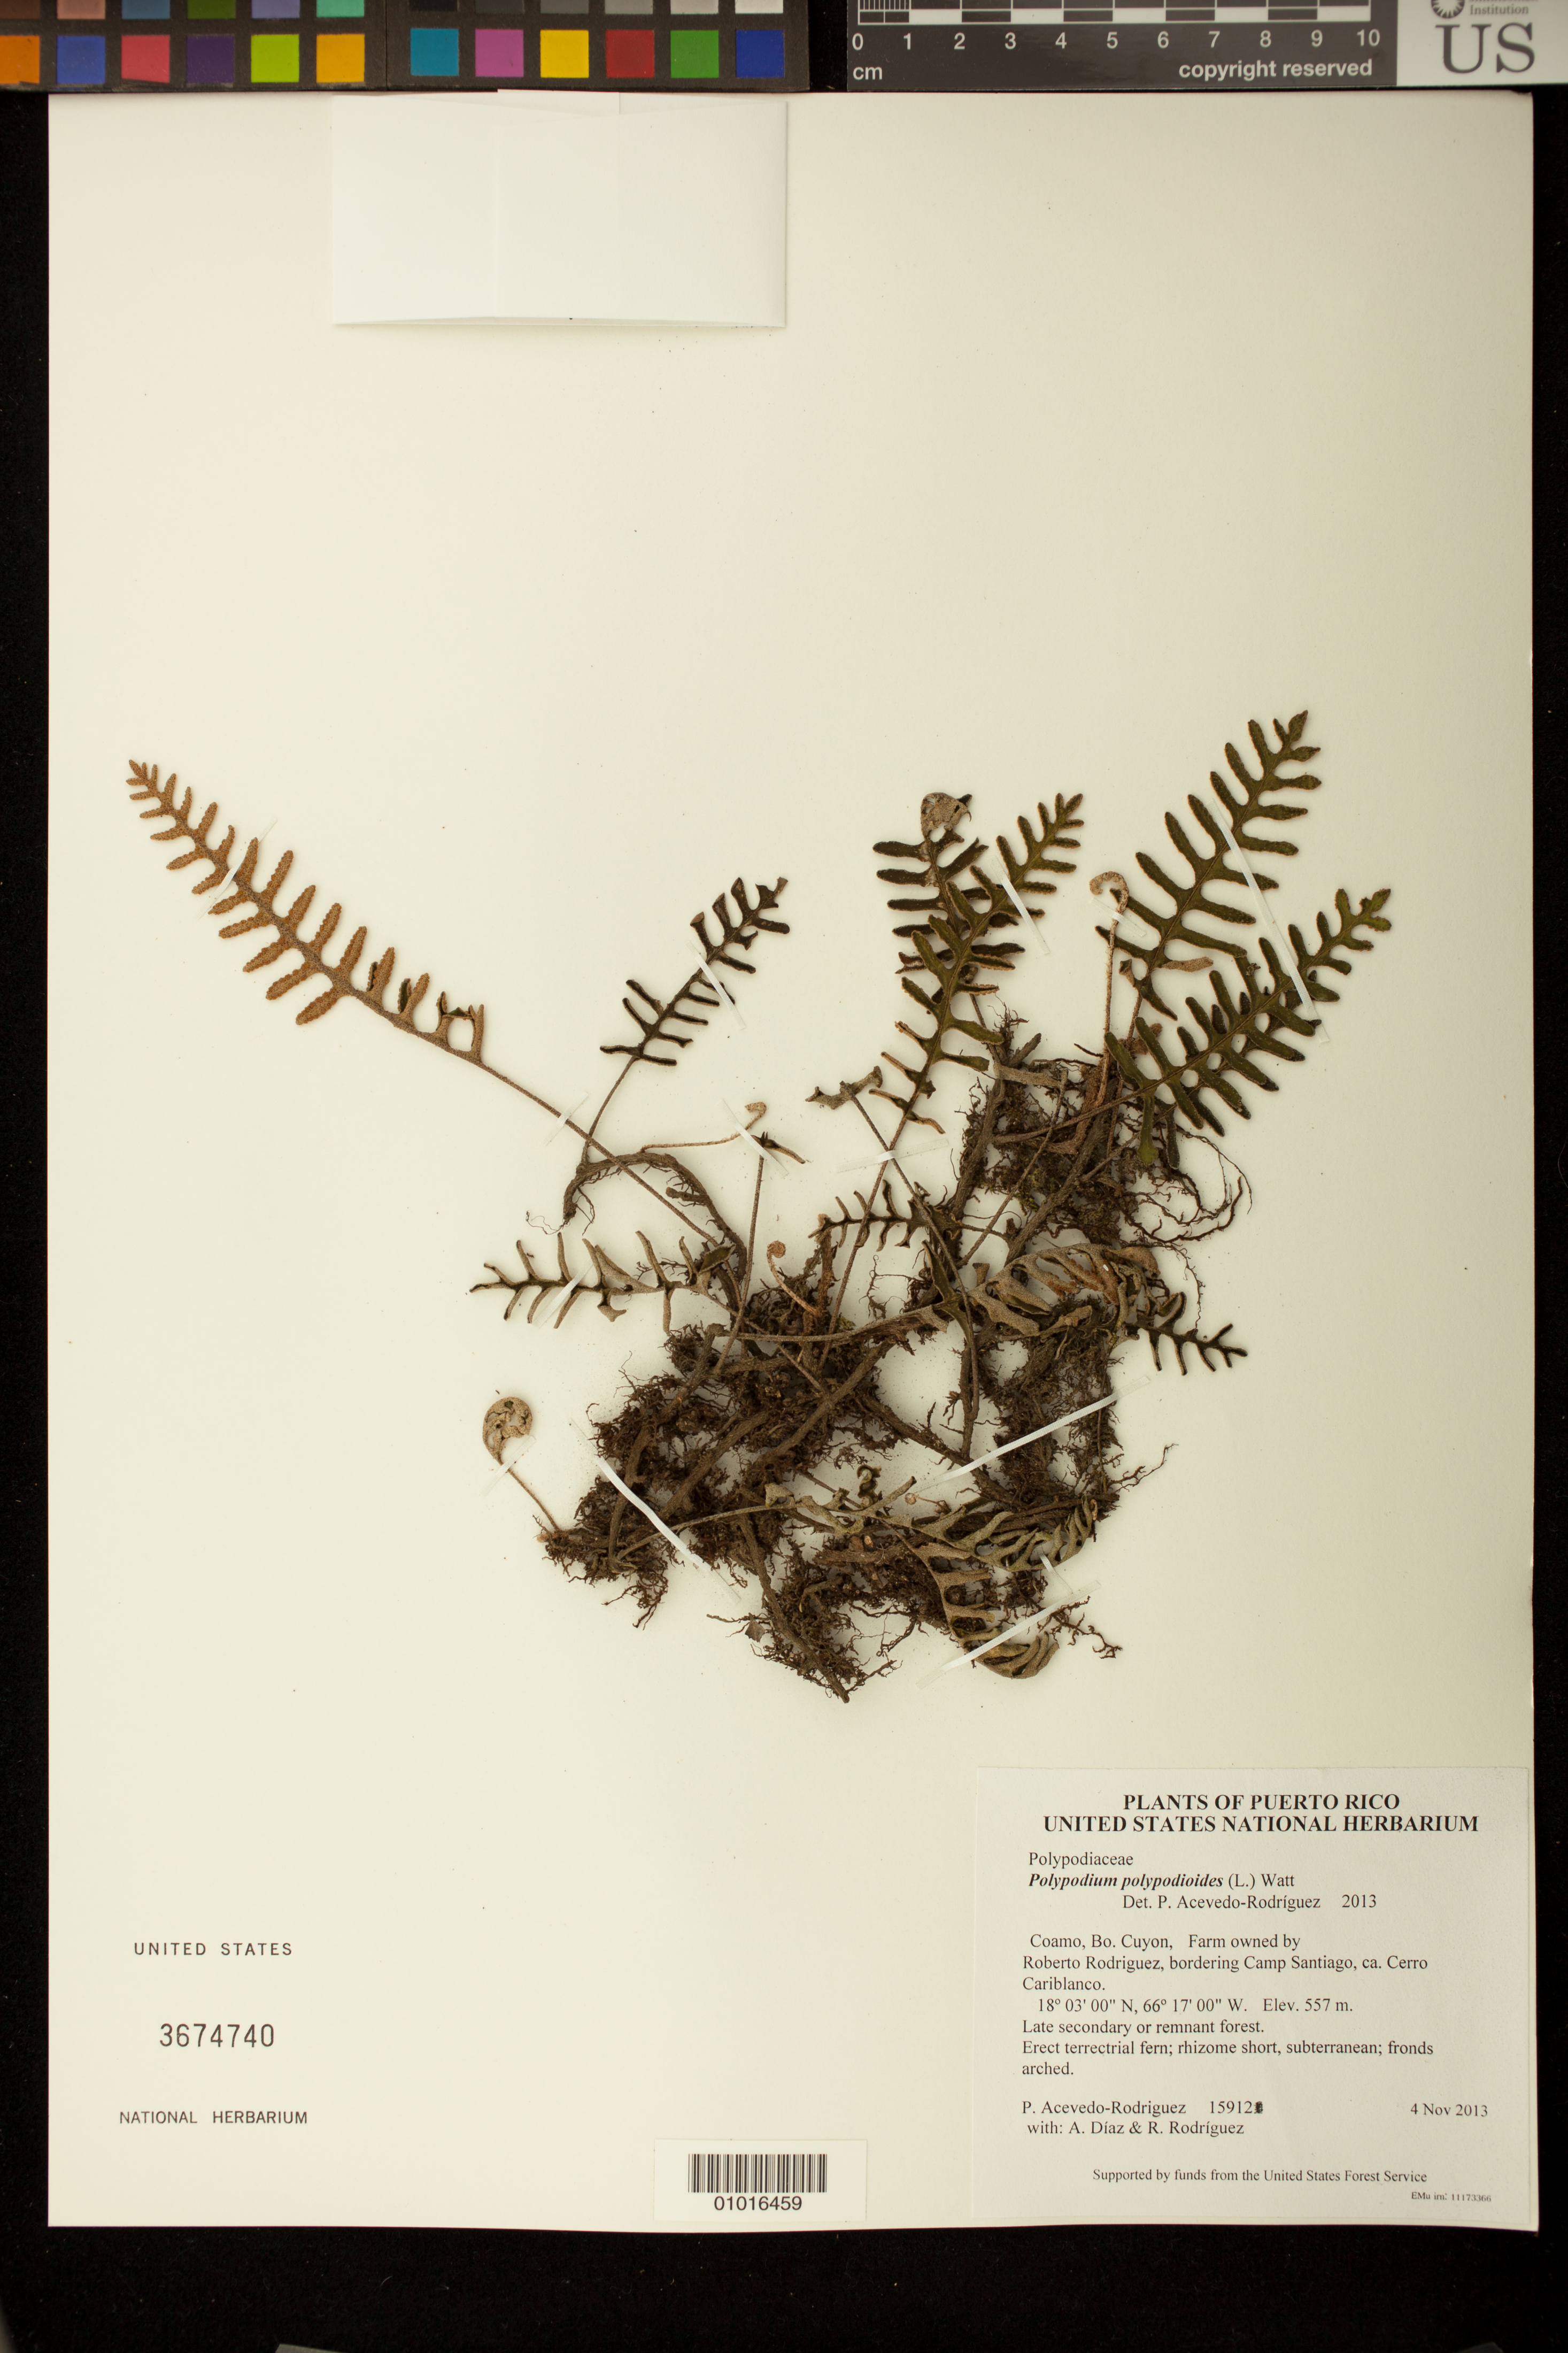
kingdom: Plantae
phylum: Tracheophyta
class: Polypodiopsida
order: Polypodiales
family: Polypodiaceae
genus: Pleopeltis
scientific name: Pleopeltis polypodioides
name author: (L.) E.G. Andrews & Windham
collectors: P. Acevedo-Rodr., A. Díaz & R. Rodríguez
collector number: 15912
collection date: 2013-11-14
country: Puerto Rico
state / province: Coamo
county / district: Cuyon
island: Puerto Rico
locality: Farm owned by Roberto Rodriguez, bordering Camp Santiago, ca. Cerro Cariblanco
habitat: Late secondary or remnant forest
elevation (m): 557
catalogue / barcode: US 3674740